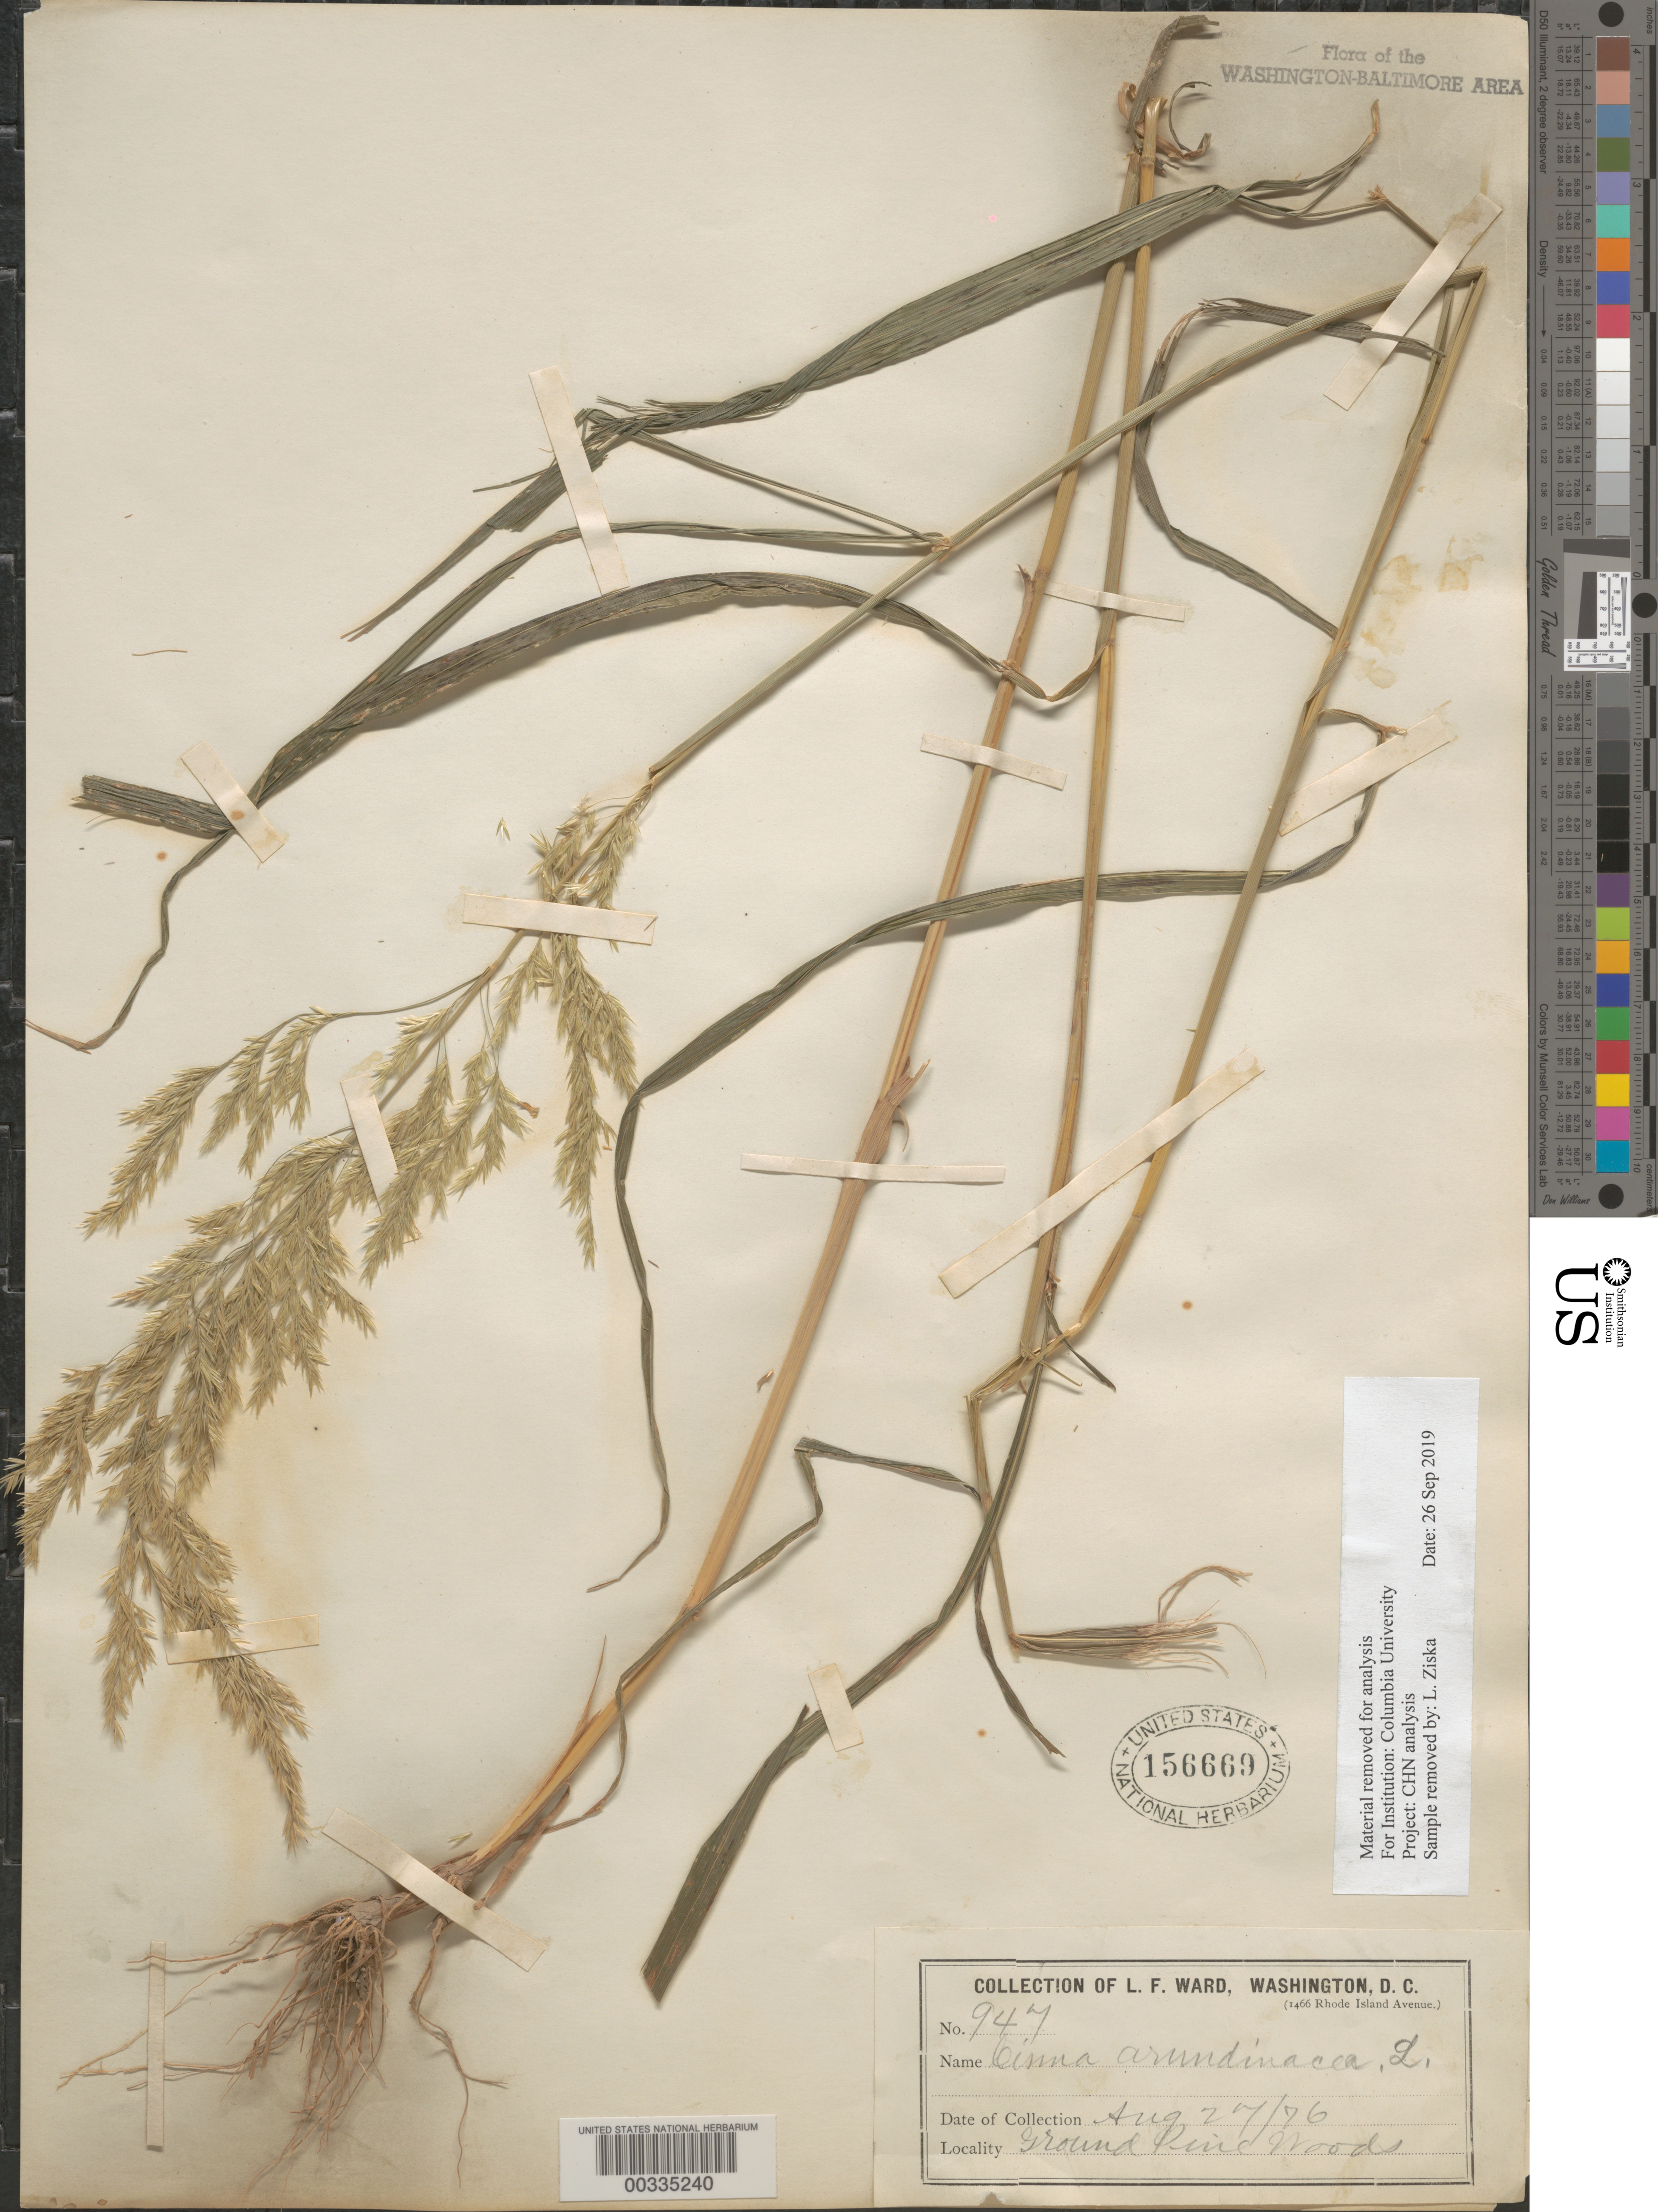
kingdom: Plantae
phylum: Tracheophyta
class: Liliopsida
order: Poales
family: Poaceae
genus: Cinna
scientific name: Cinna arundinacea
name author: L.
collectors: L. F. Ward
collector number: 947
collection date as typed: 02 Aug 1876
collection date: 1876-08-02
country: United States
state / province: District of Columbia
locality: Ground Pine Woods Rock Creek Park and Vicinity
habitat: Ground pine woods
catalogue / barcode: US 156669